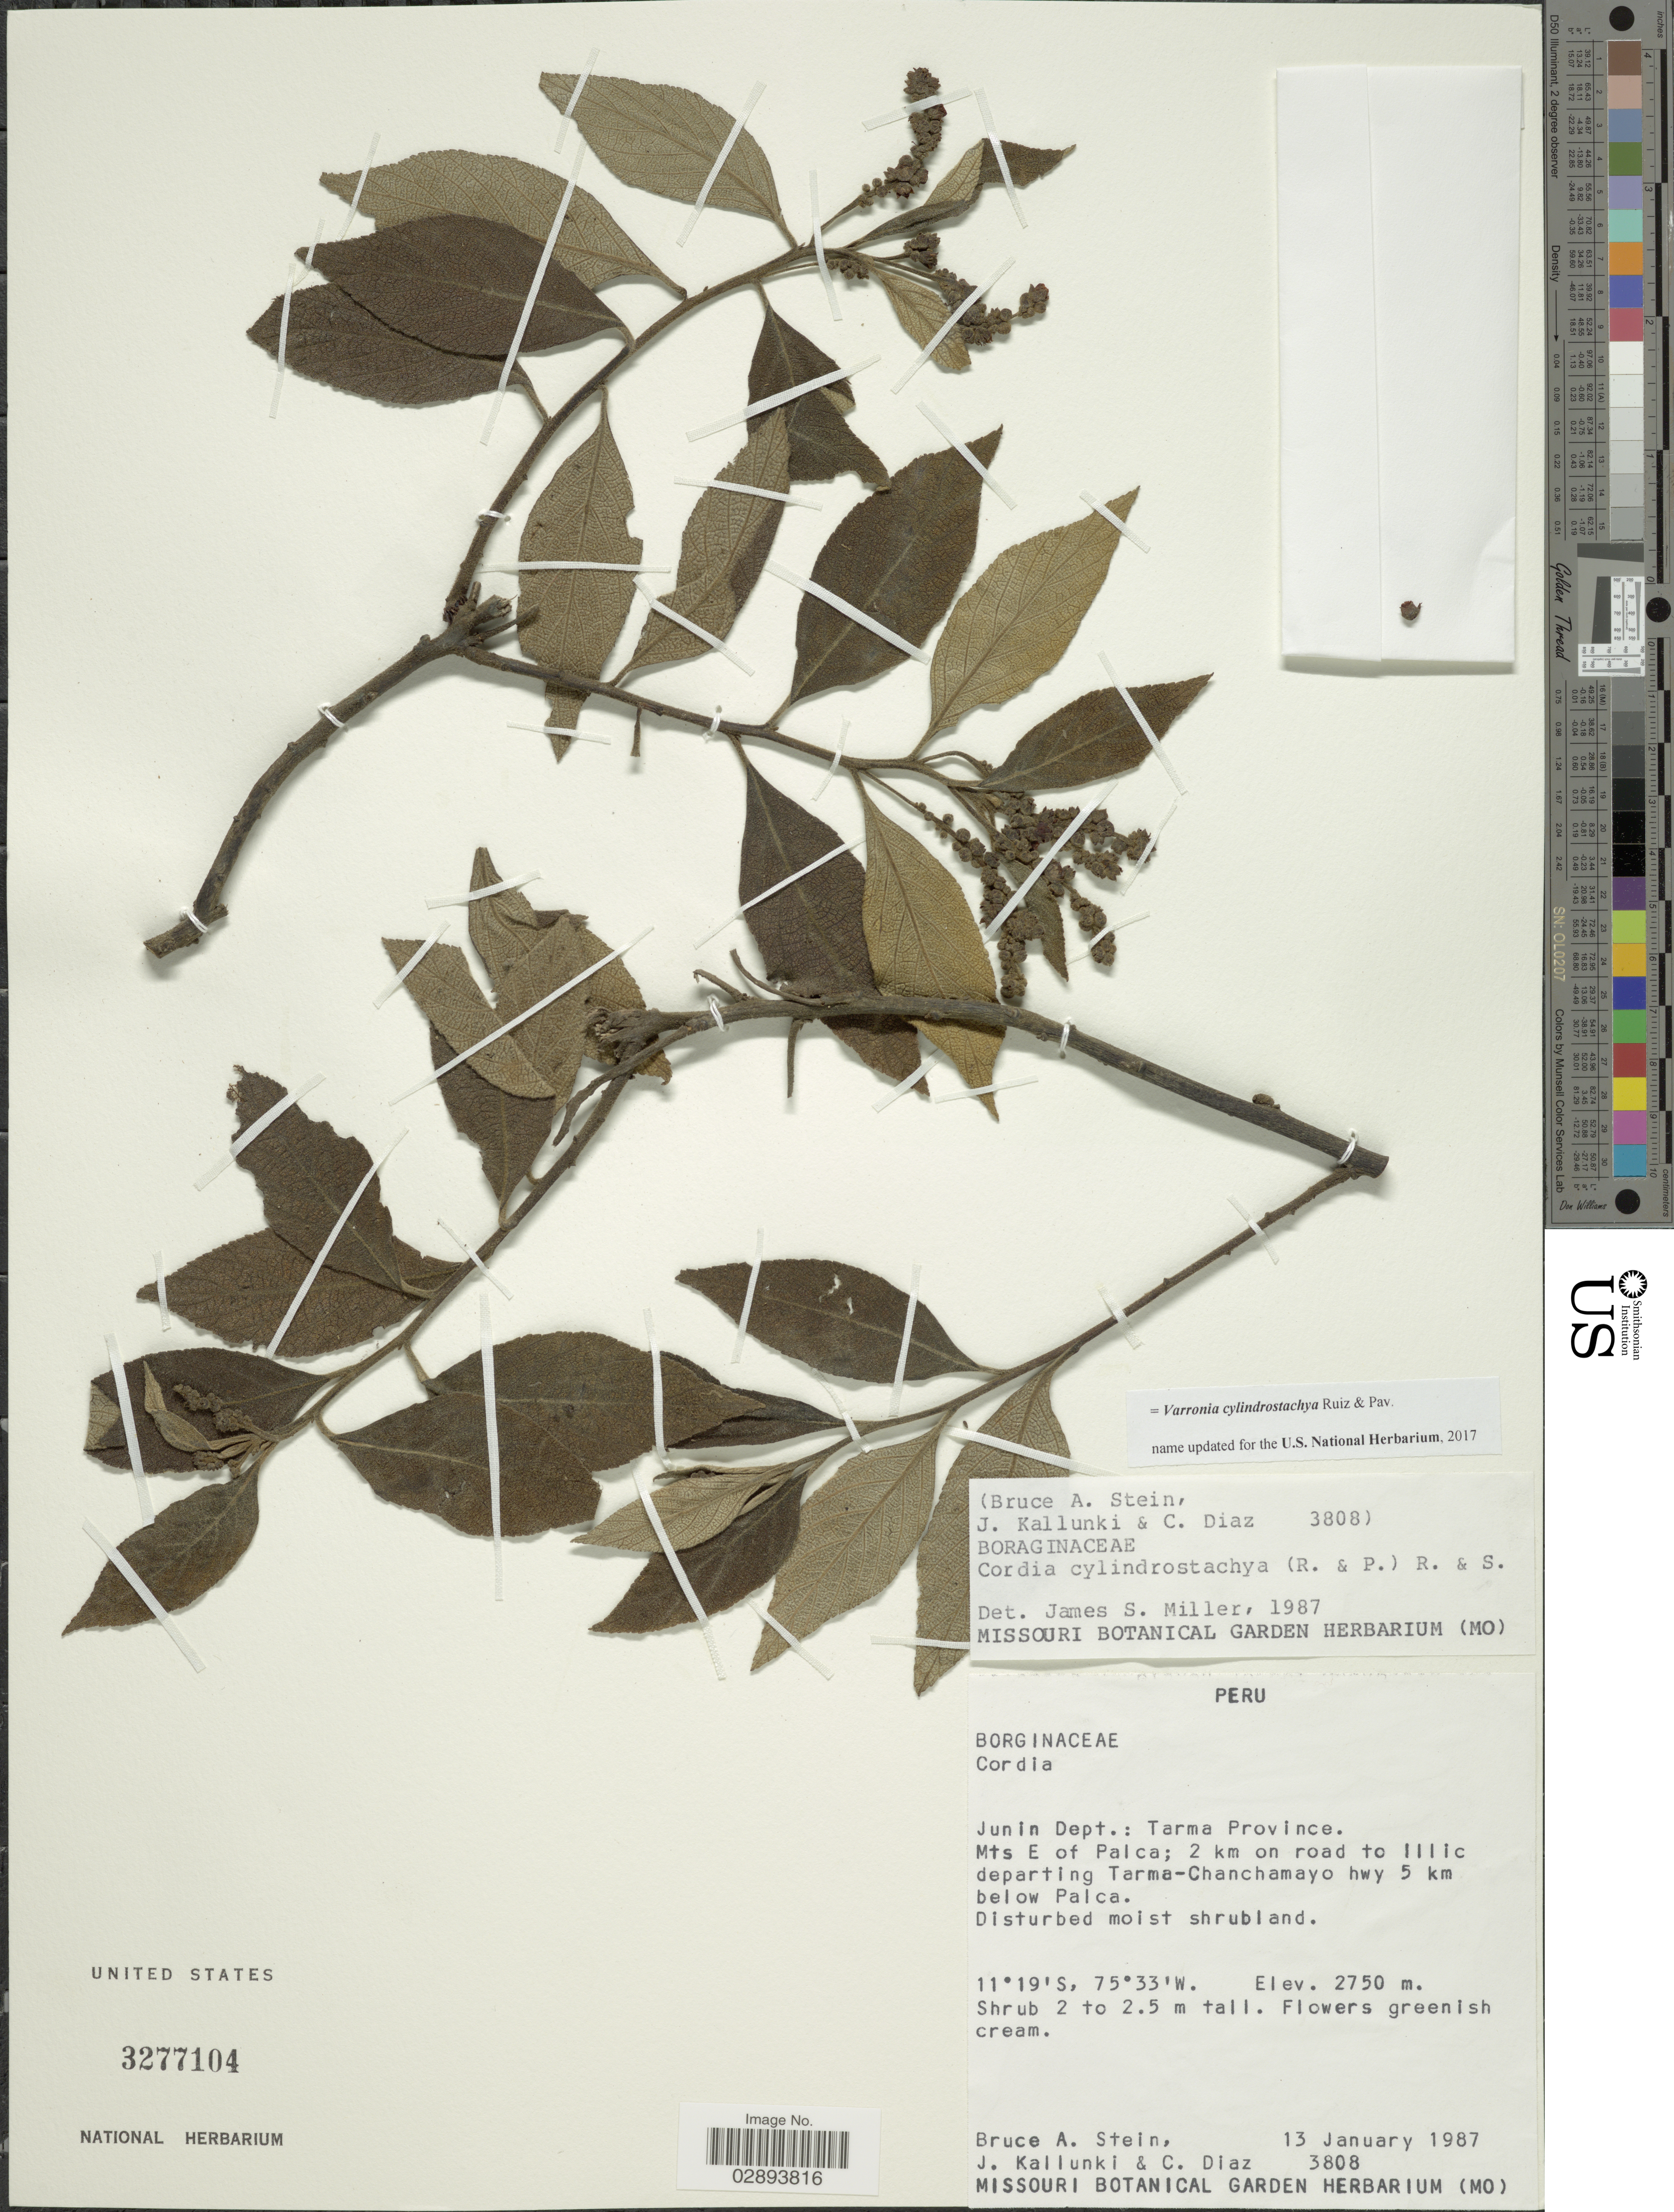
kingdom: Plantae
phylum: Tracheophyta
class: Magnoliopsida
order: Boraginales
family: Cordiaceae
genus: Varronia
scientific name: Varronia cylindrostachya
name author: Ruiz & Pav.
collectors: B. A. Stein, J. Kallunki & C. Díaz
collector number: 3808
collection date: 1987-01-13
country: Peru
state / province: Junín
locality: Junin Dept., Tarma Province, Mts E of Palca, 2 km on road to Illic departing Tarma-Chanchamayo hwy 5 km below Palca.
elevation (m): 2750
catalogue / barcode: US 3277104